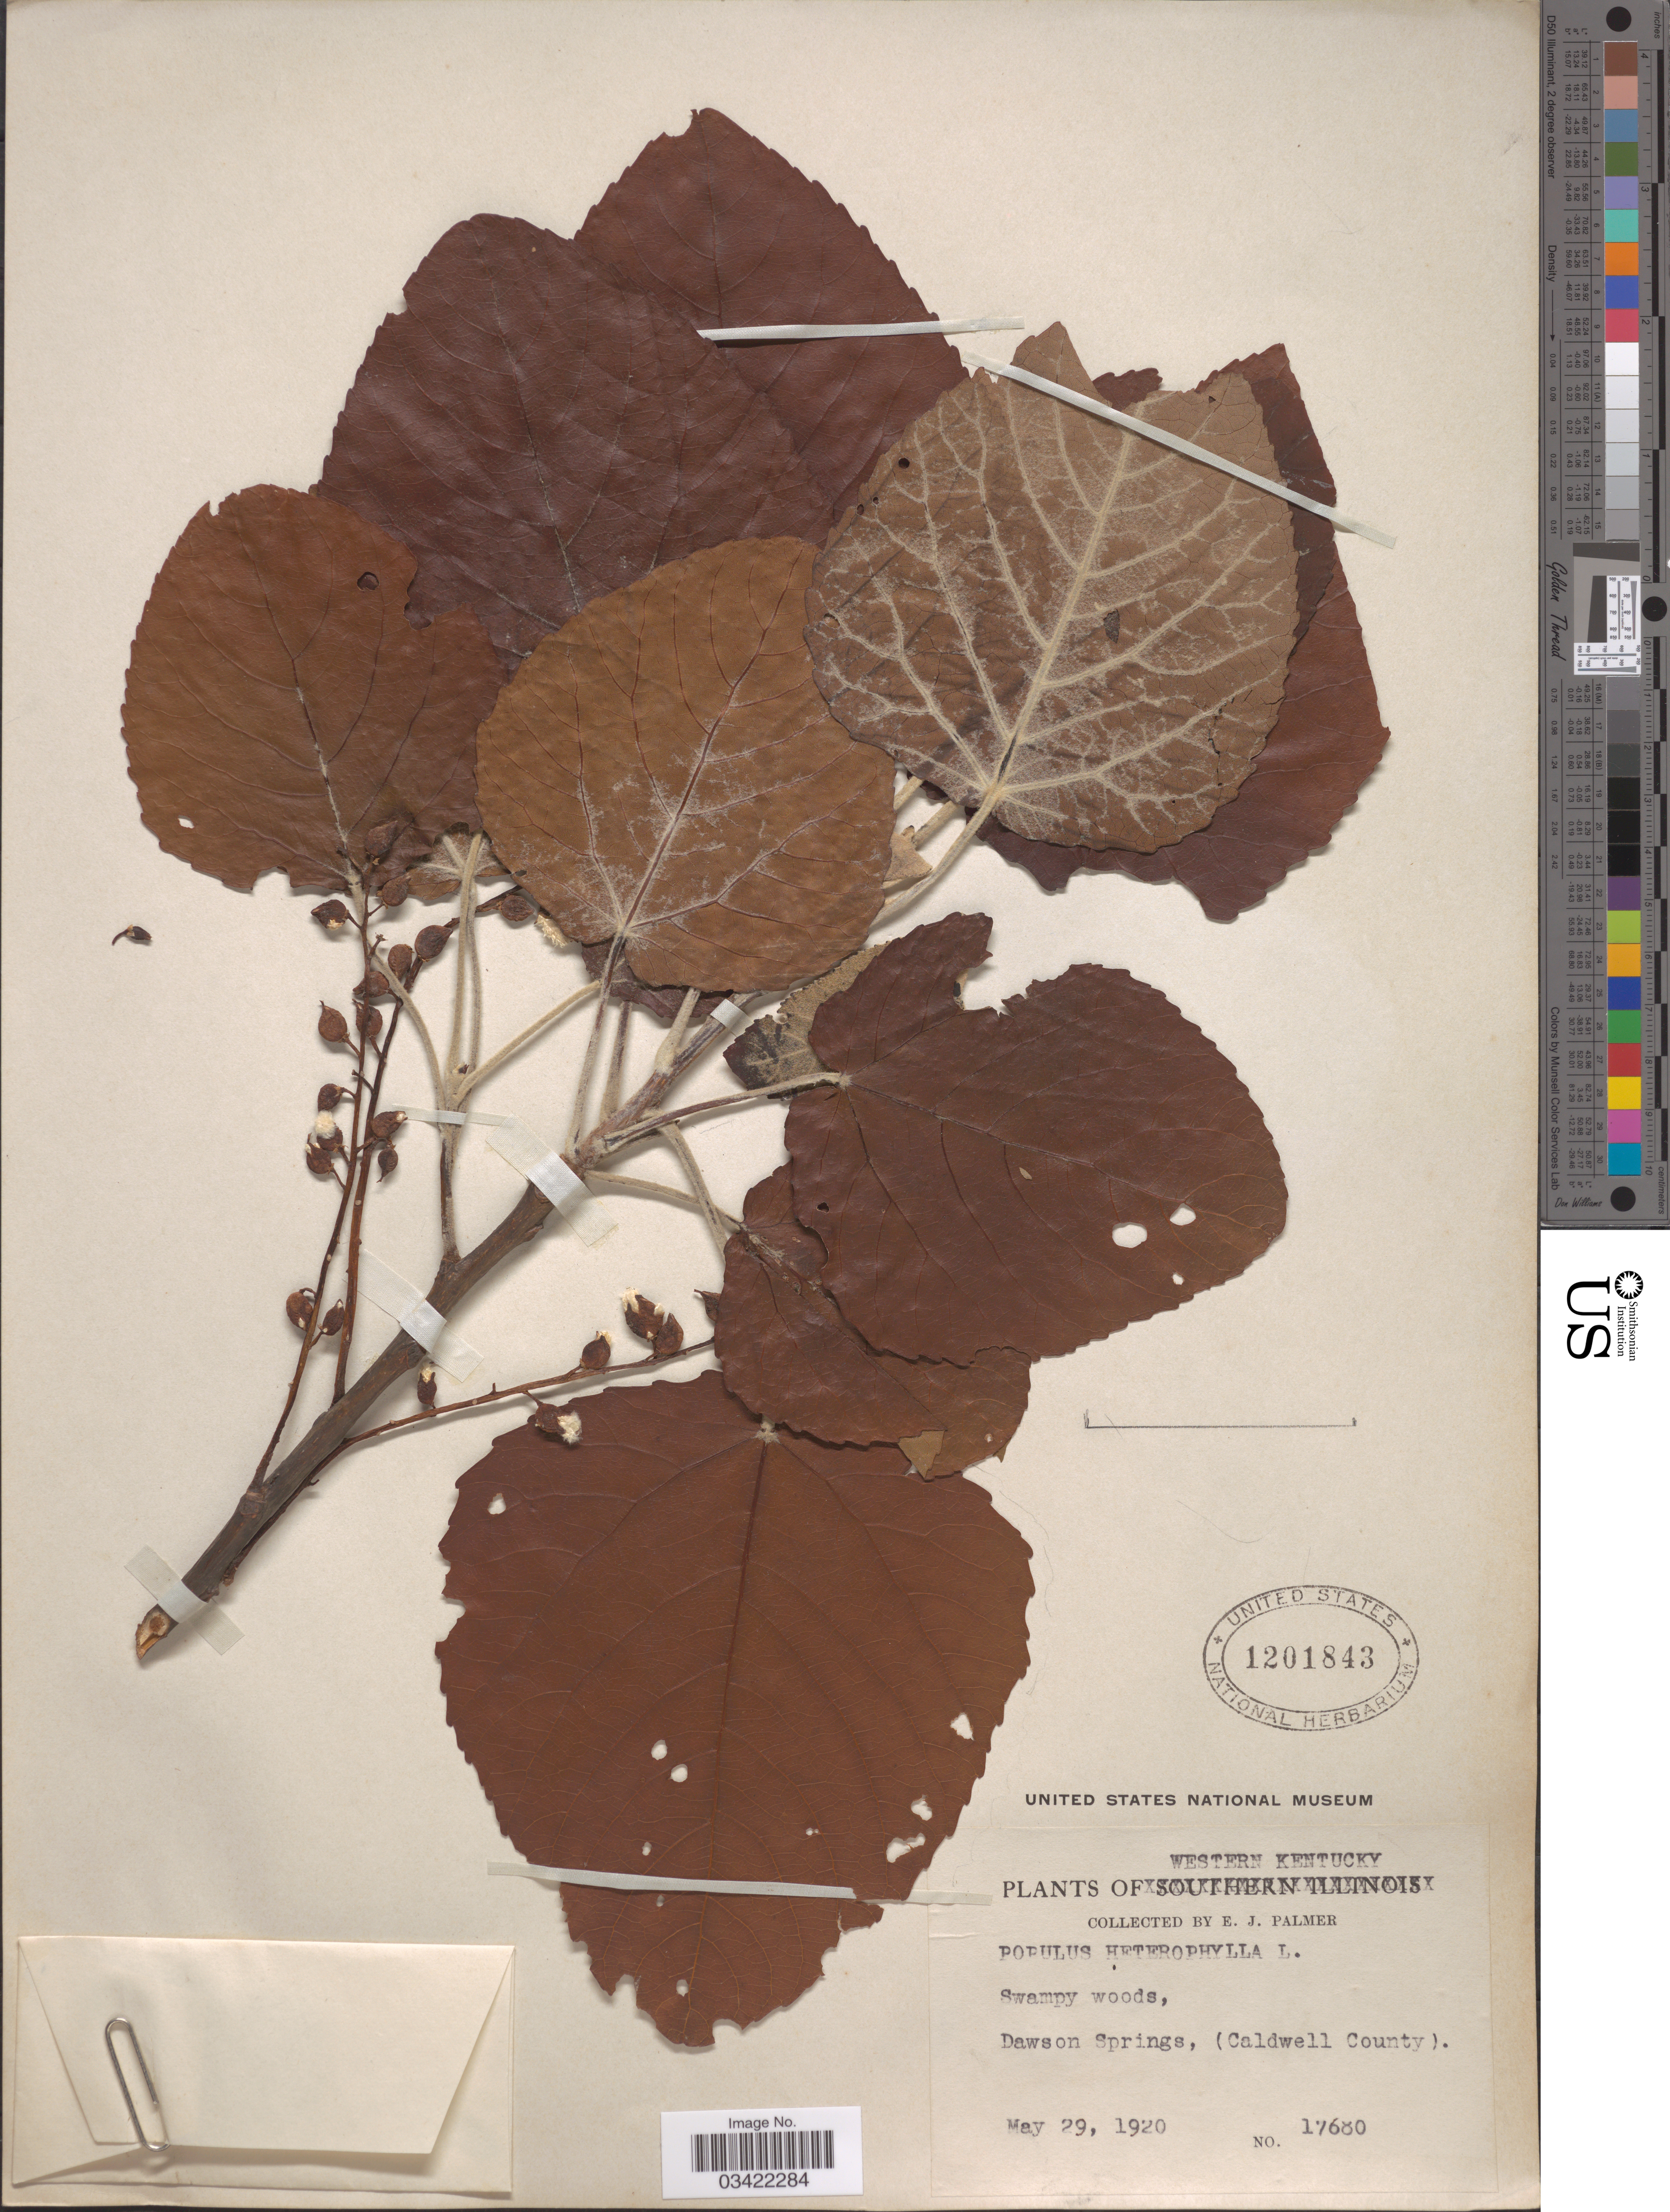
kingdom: Plantae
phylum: Tracheophyta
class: Magnoliopsida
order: Malpighiales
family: Salicaceae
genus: Populus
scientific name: Populus heterophylla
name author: L.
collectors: E. J. Palmer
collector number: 17680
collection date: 1920-05-29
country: United States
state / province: Kentucky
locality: Western Kentucky. Dawson Springs, (Caldwell County).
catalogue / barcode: US 1201843